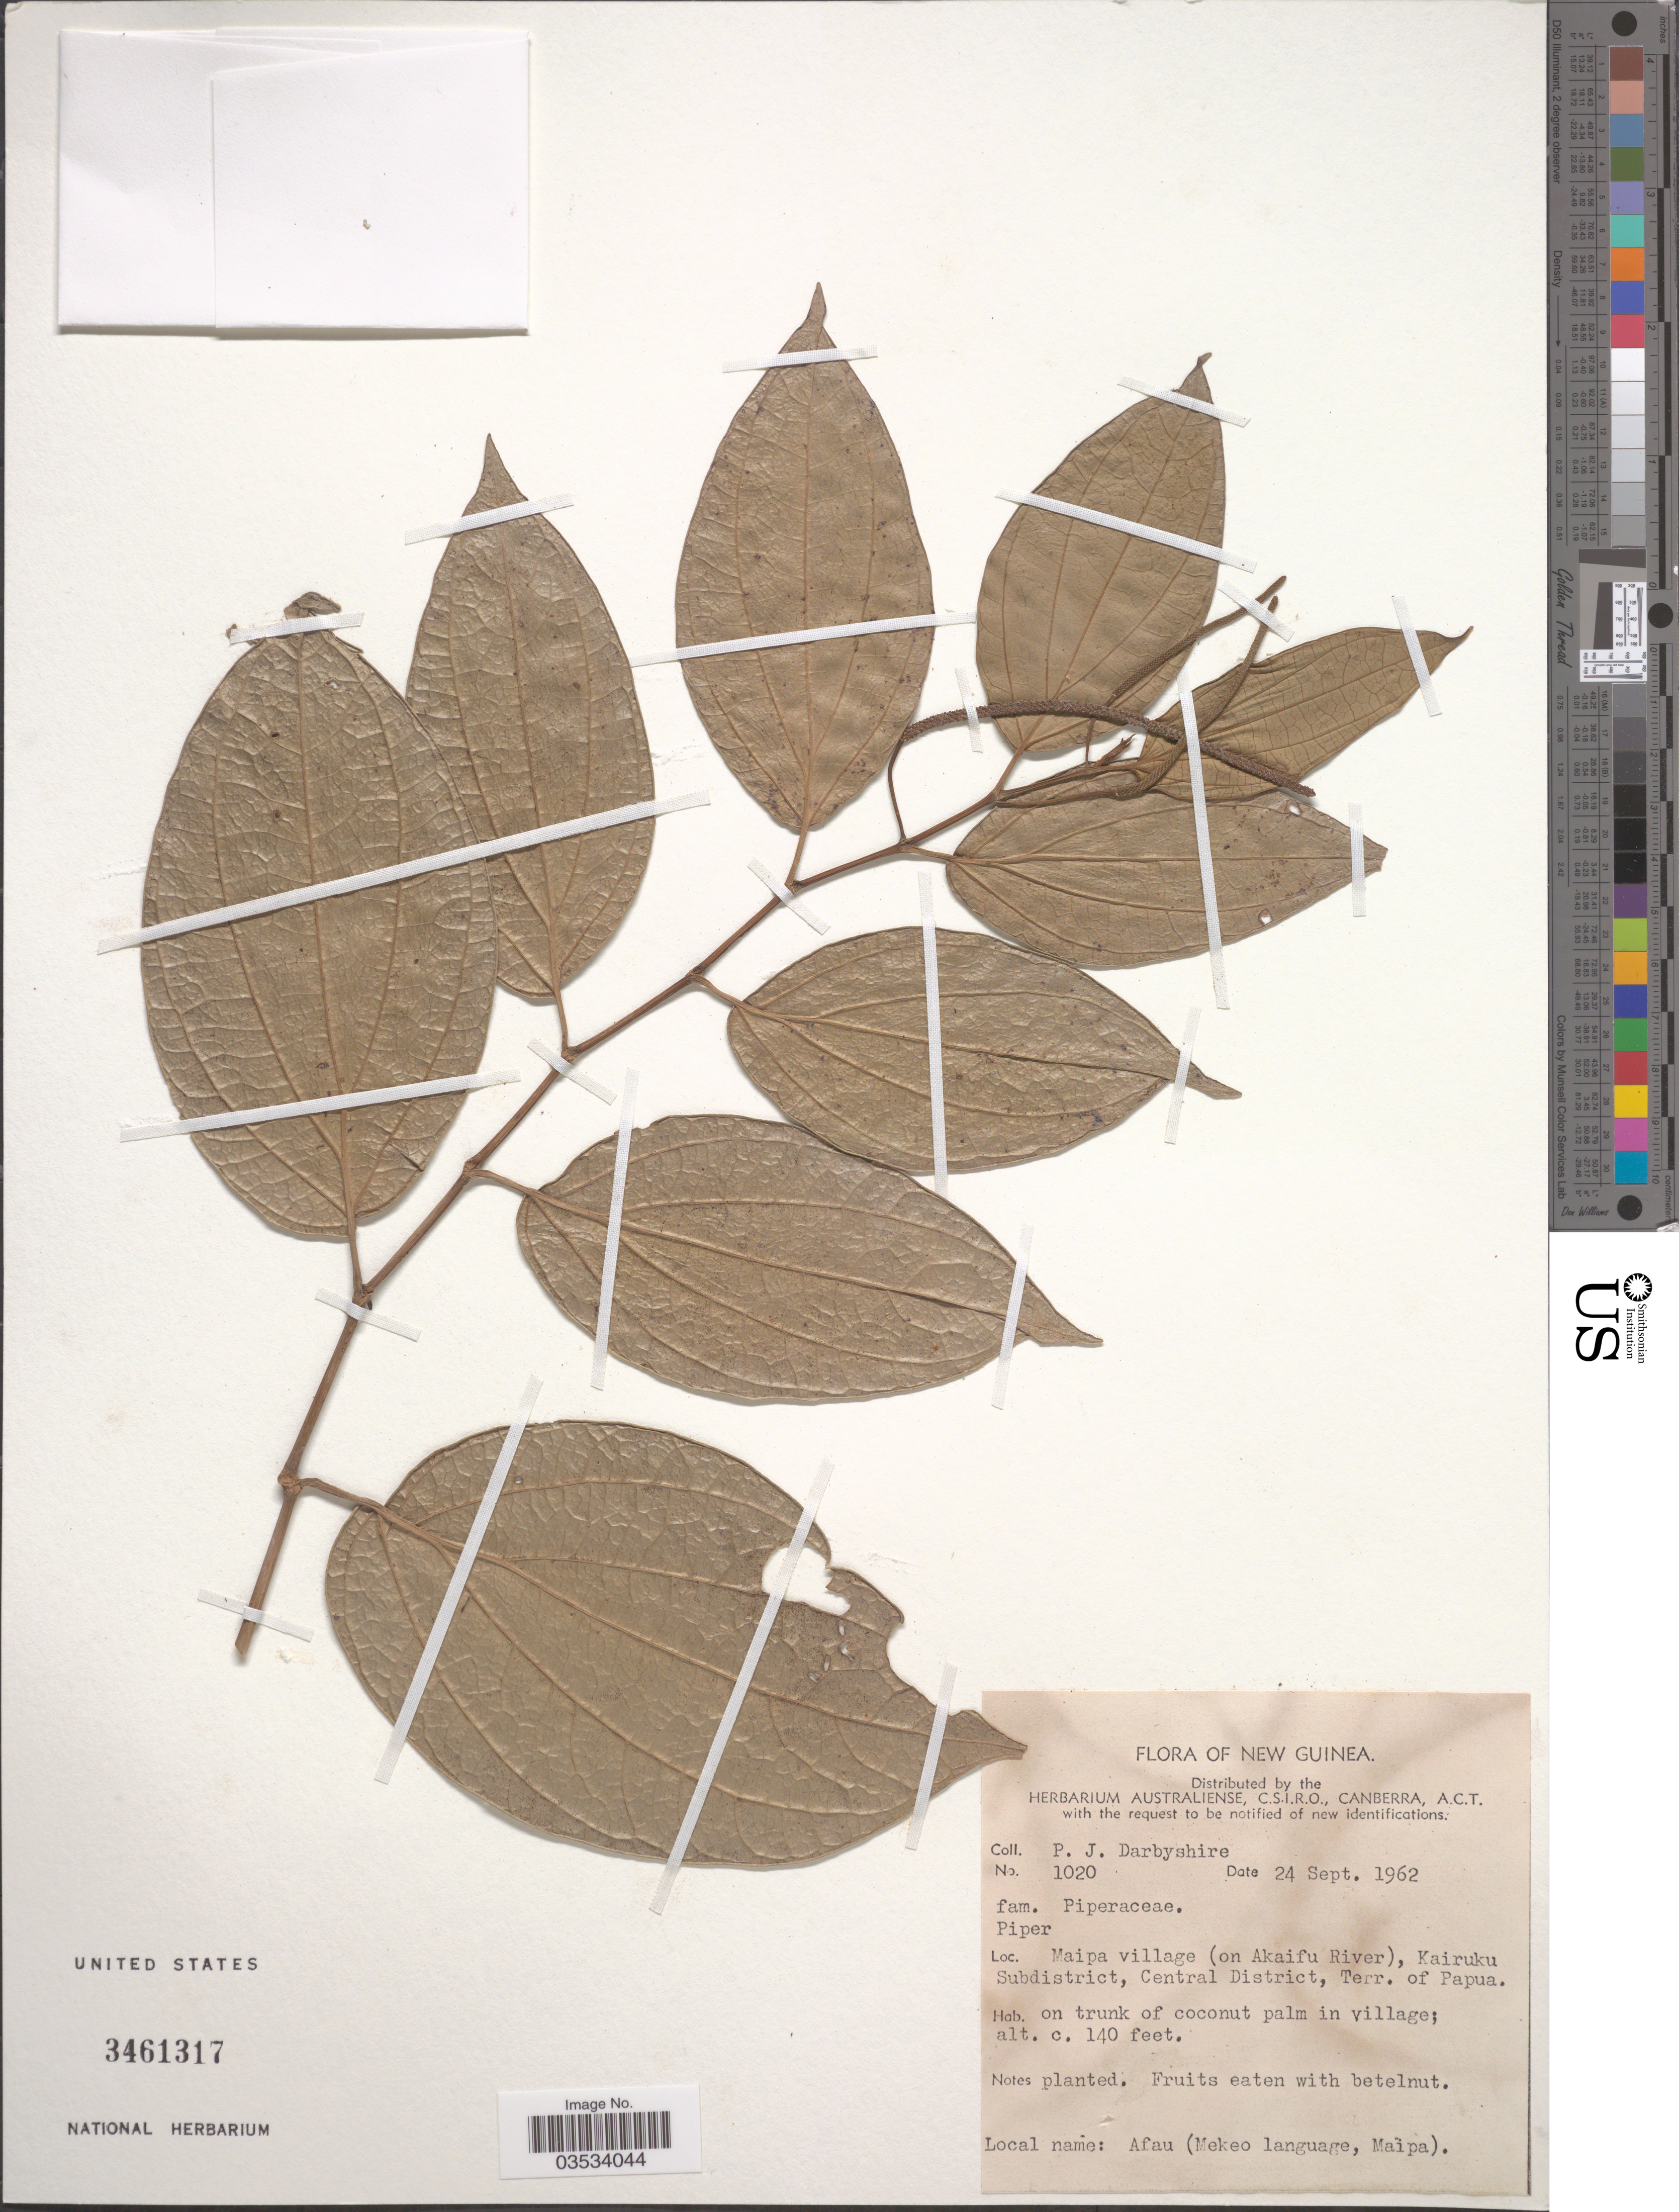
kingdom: Plantae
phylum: Tracheophyta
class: Magnoliopsida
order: Piperales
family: Piperaceae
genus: Piper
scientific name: Piper sp.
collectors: P. Darbyshire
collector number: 1020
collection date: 1962-09-24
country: Papua New Guinea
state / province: Central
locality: New Guinea. Maipa village (on Akaifu River), Kairuku Subdistrict, Central District, Terr. of Papua.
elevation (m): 43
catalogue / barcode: US 3461317